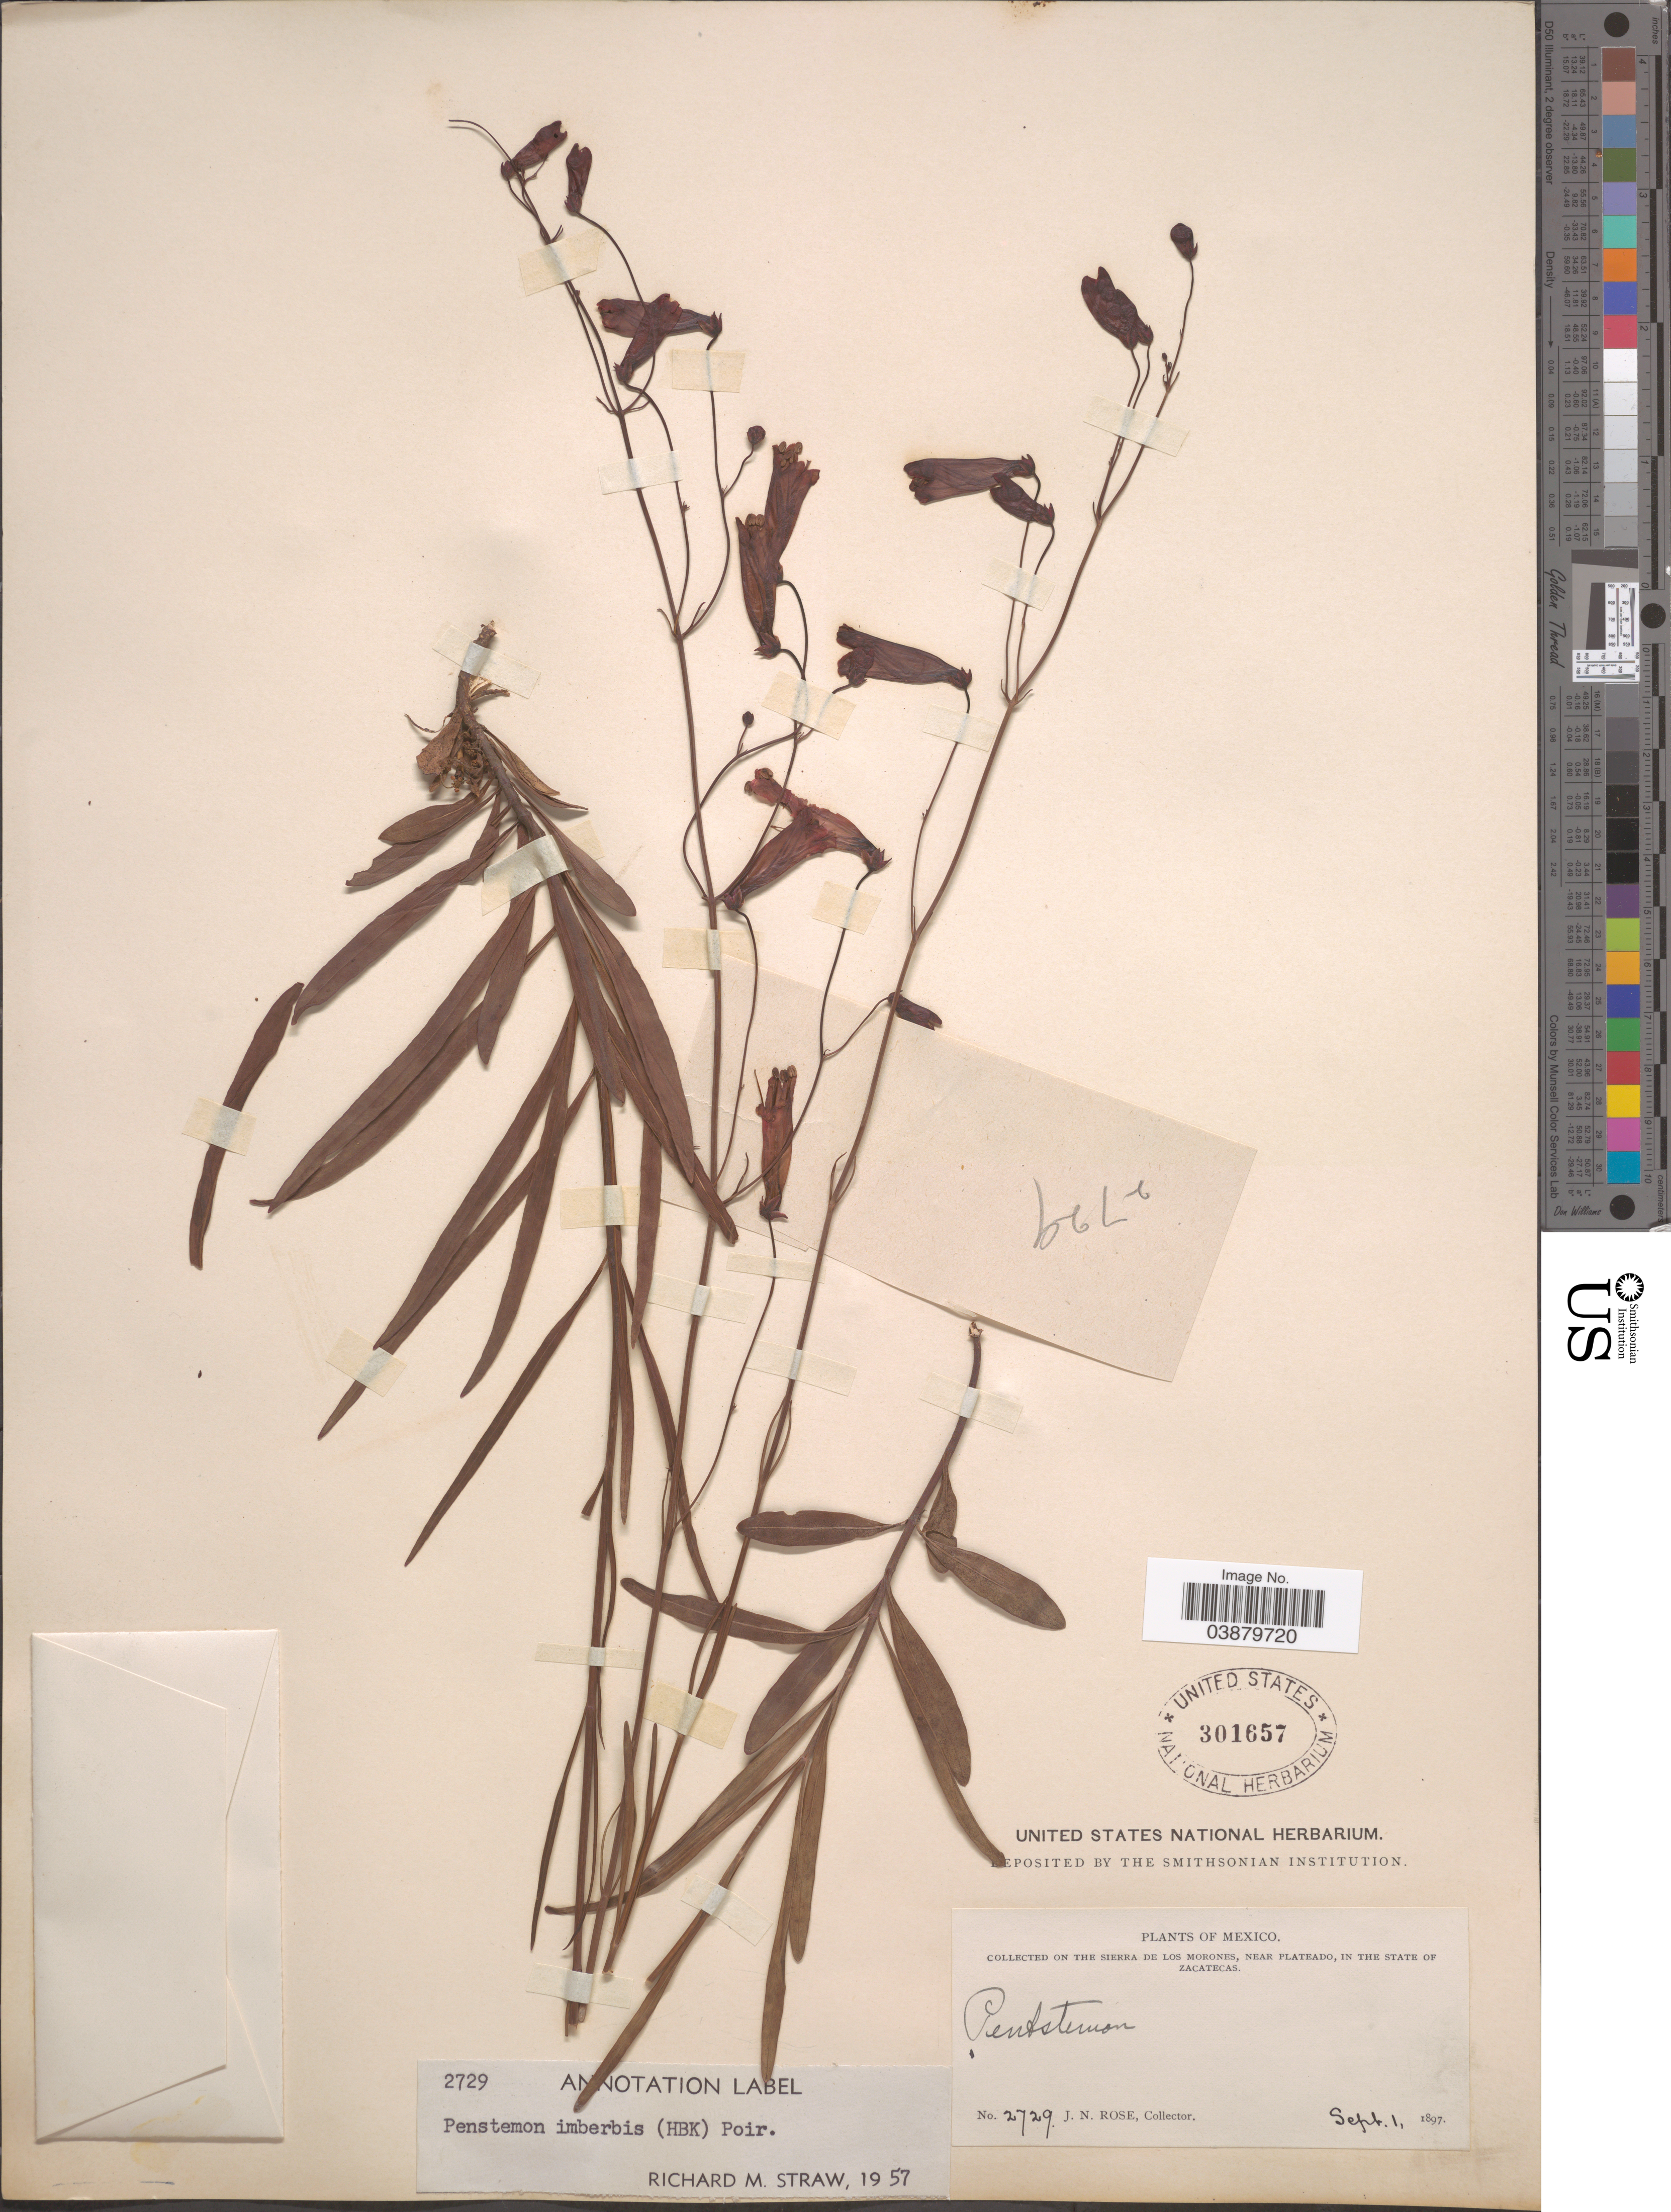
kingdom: Plantae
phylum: Tracheophyta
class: Magnoliopsida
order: Lamiales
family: Plantaginaceae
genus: Penstemon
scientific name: Penstemon imberbis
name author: (Kunth) Trautv.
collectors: J. N. Rose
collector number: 2729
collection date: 1897-09-01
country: Mexico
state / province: Zacatecas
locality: On the Sierra de Los Morones, near Plateado, in the state of Zacetecas.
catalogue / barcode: US 301657